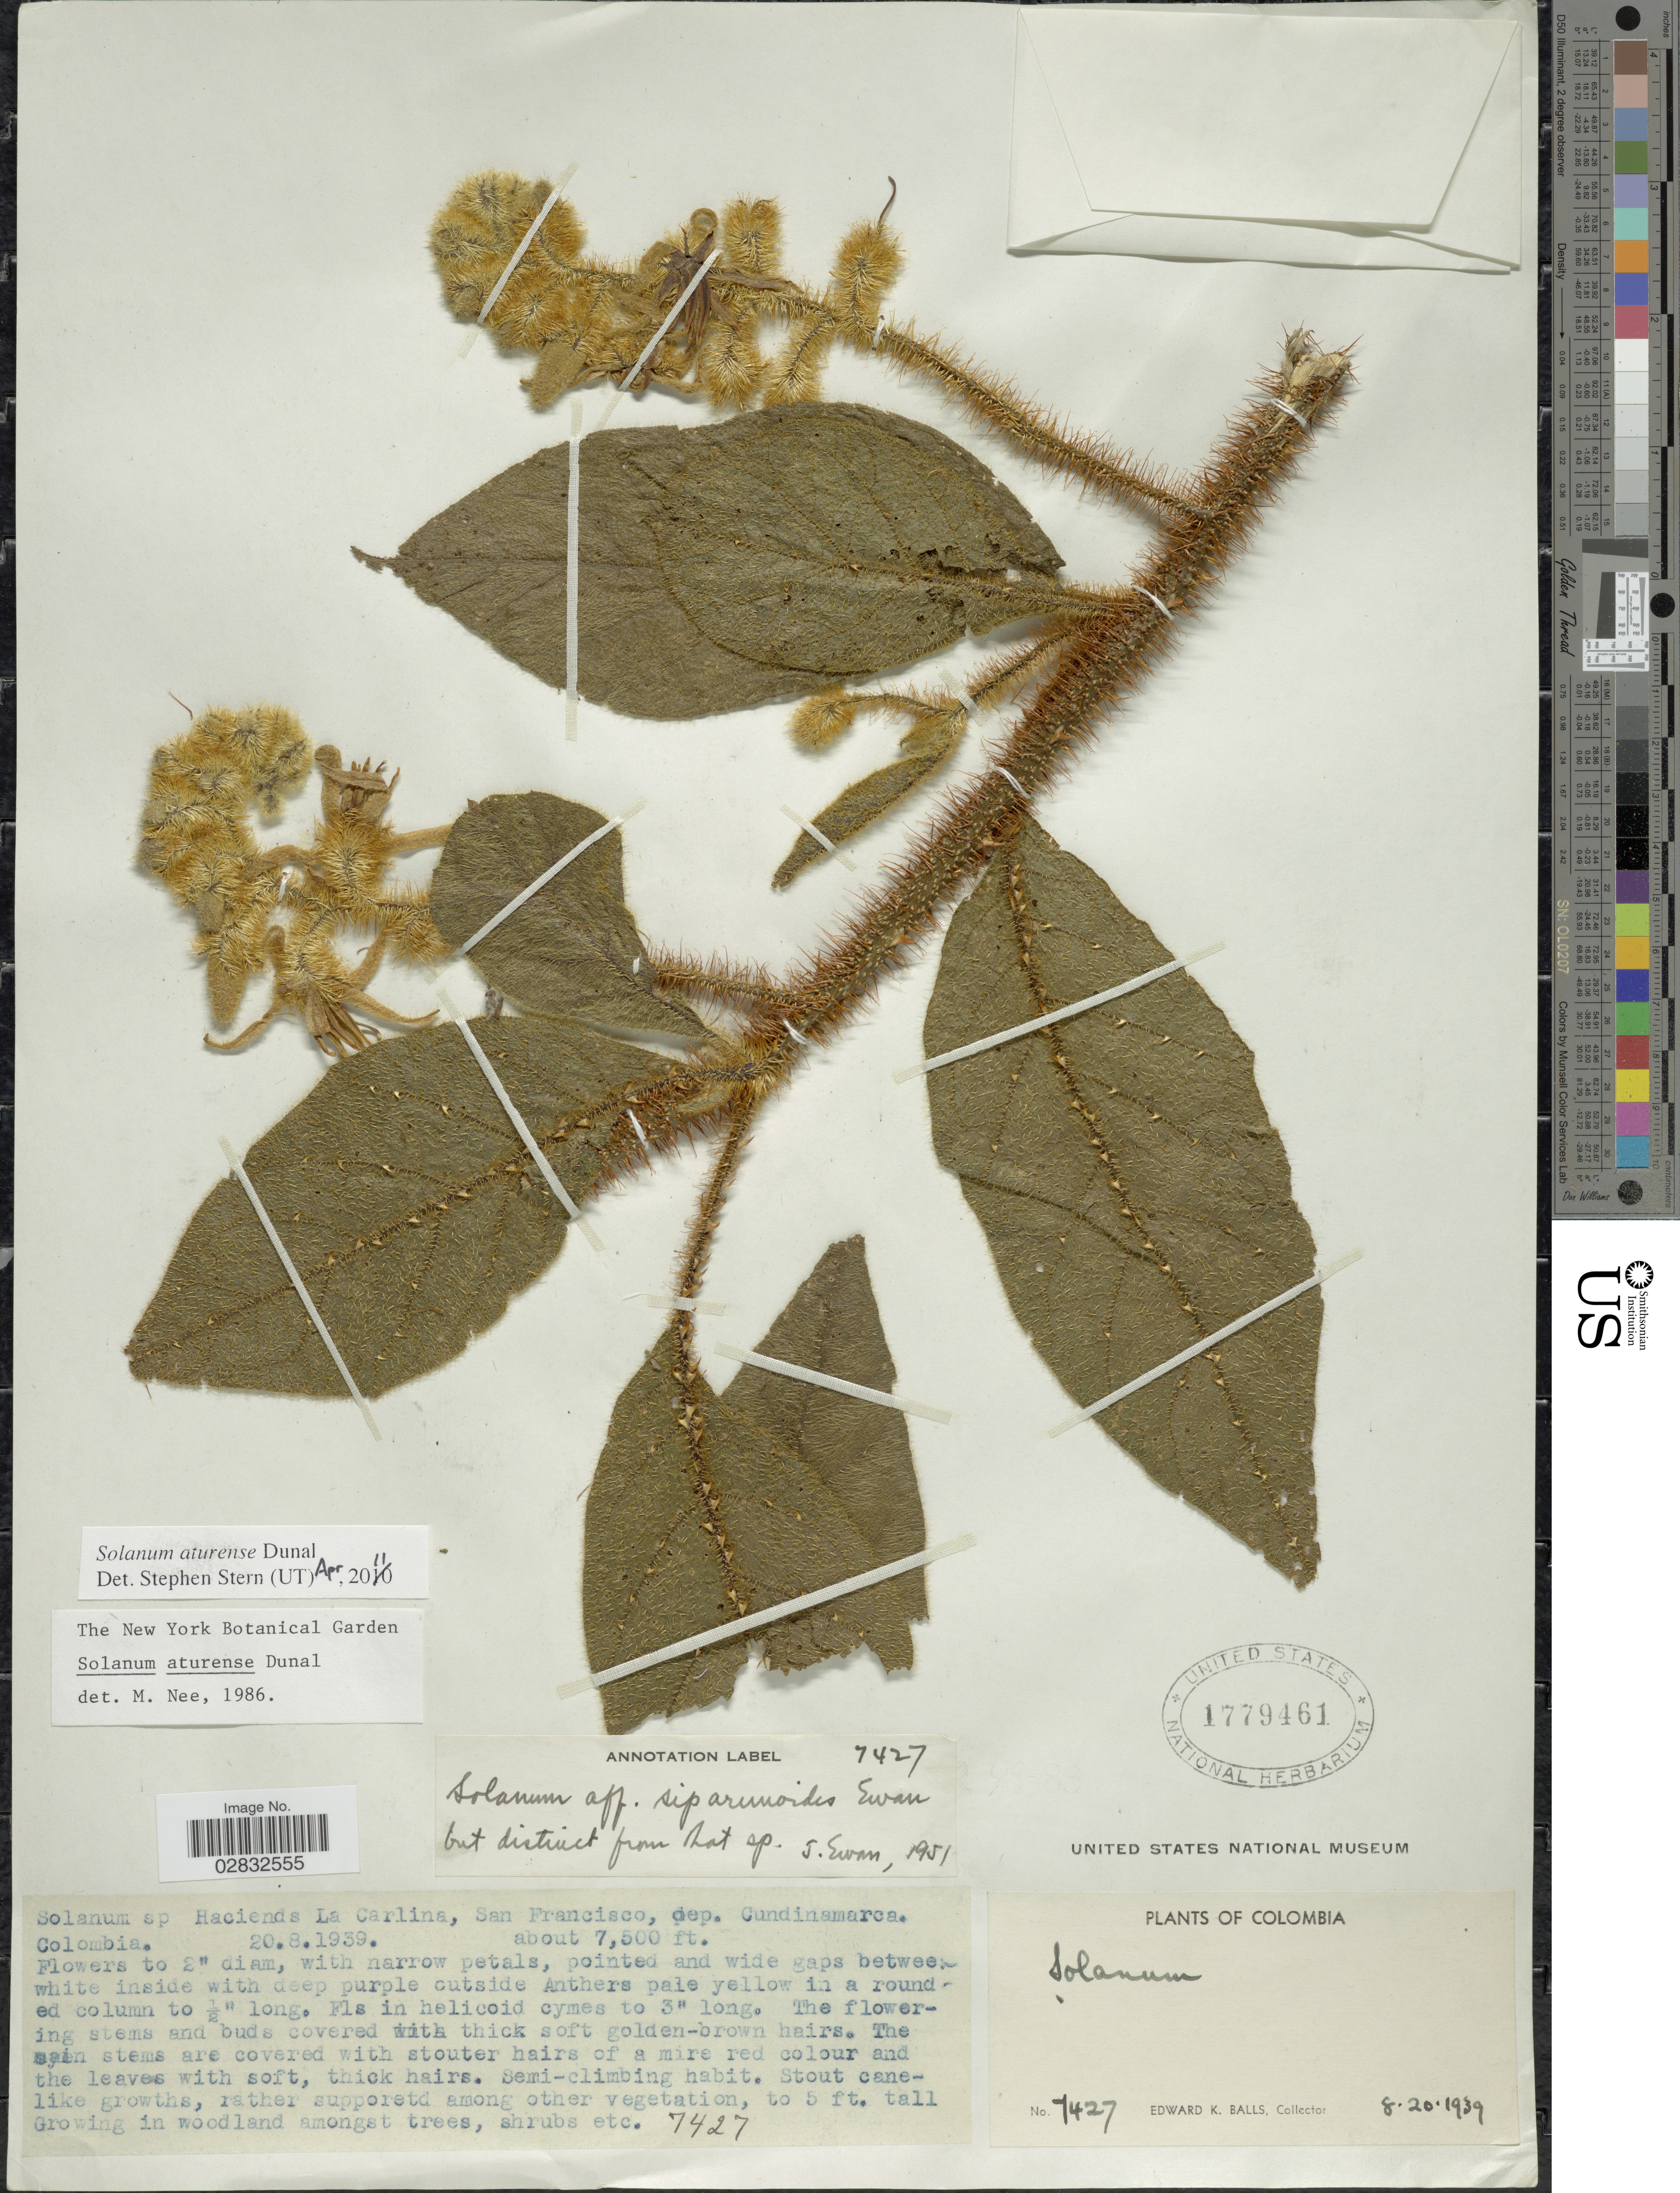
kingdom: Plantae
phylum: Tracheophyta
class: Magnoliopsida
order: Solanales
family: Solanaceae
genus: Solanum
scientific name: Solanum aturense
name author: Humb. & Bonpl. ex Dunal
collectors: E. K. Balls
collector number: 7427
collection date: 1939-08-20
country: Colombia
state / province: Cundinamarca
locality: Haciends La Carlina, San Francisco, dep. Cundinamarca.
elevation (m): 2286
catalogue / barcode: US 1779461